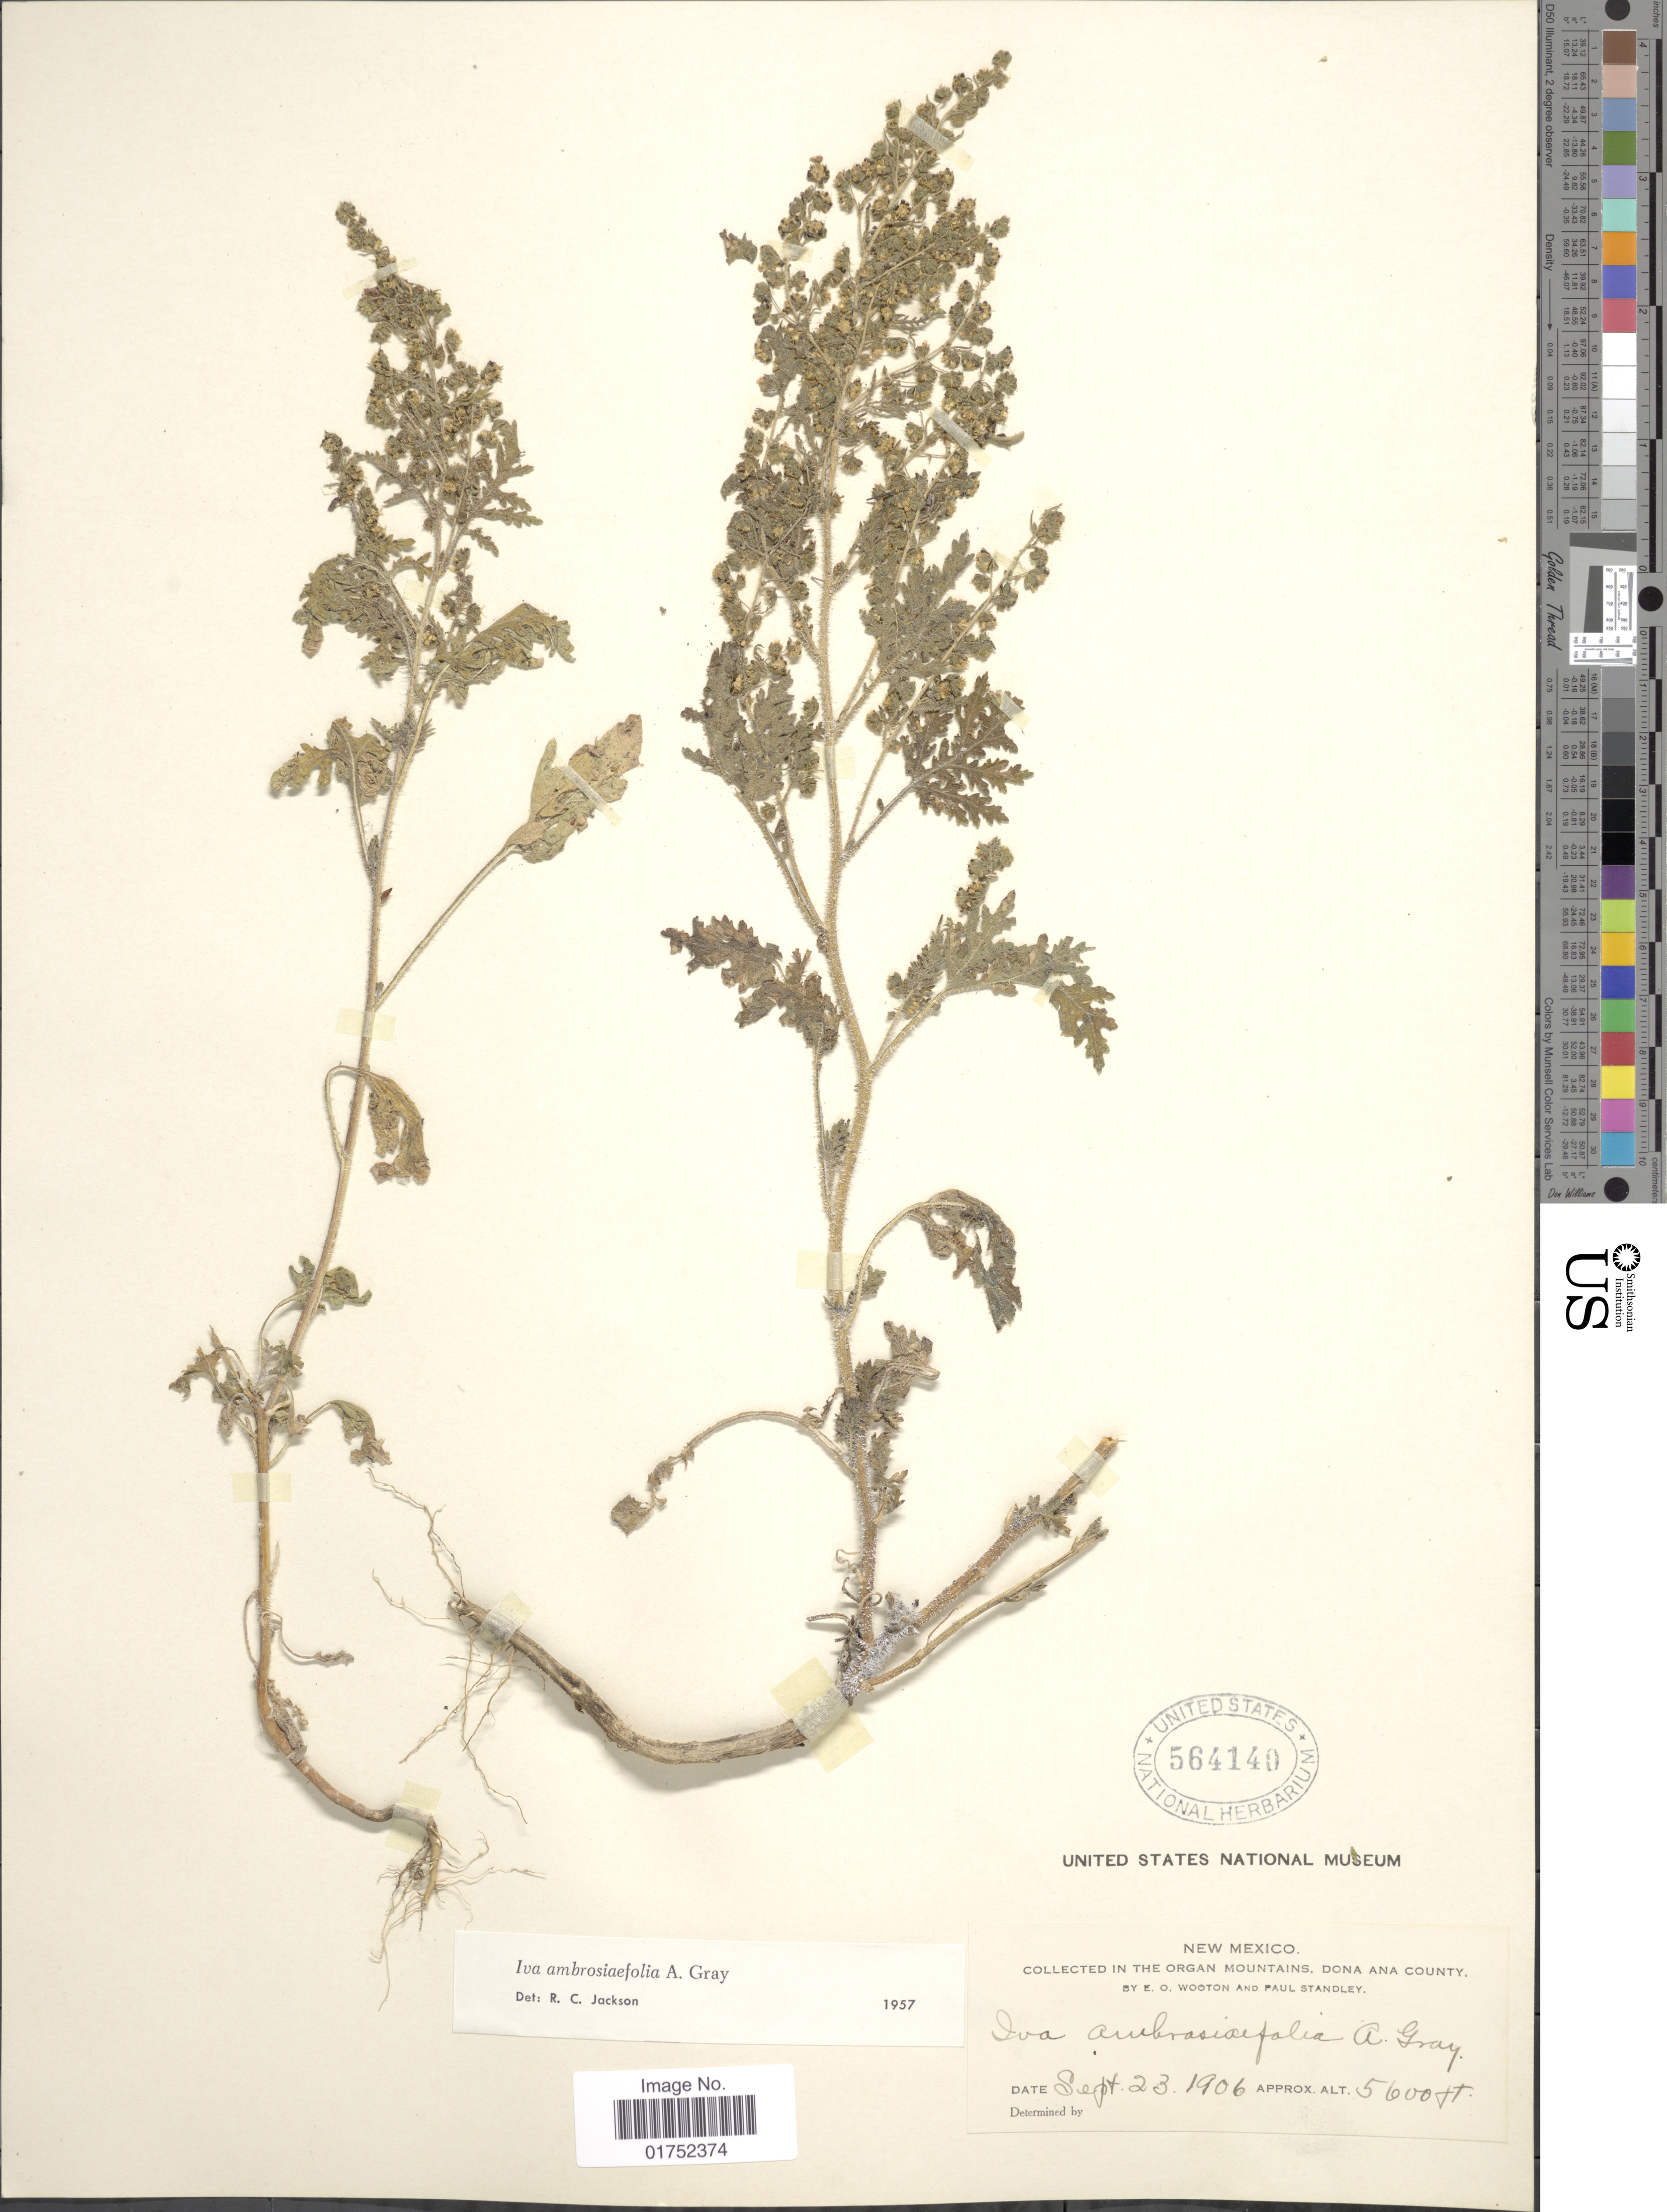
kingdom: Plantae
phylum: Tracheophyta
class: Magnoliopsida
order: Asterales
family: Asteraceae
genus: Iva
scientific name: Iva ambrosiifolia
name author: (A. Gray) A. Gray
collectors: E. O. Wooton & P. C. Standley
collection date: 1906-09-23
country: United States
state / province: New Mexico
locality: Organ Mountains, Dona Ana County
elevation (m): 1707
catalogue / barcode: US 564140